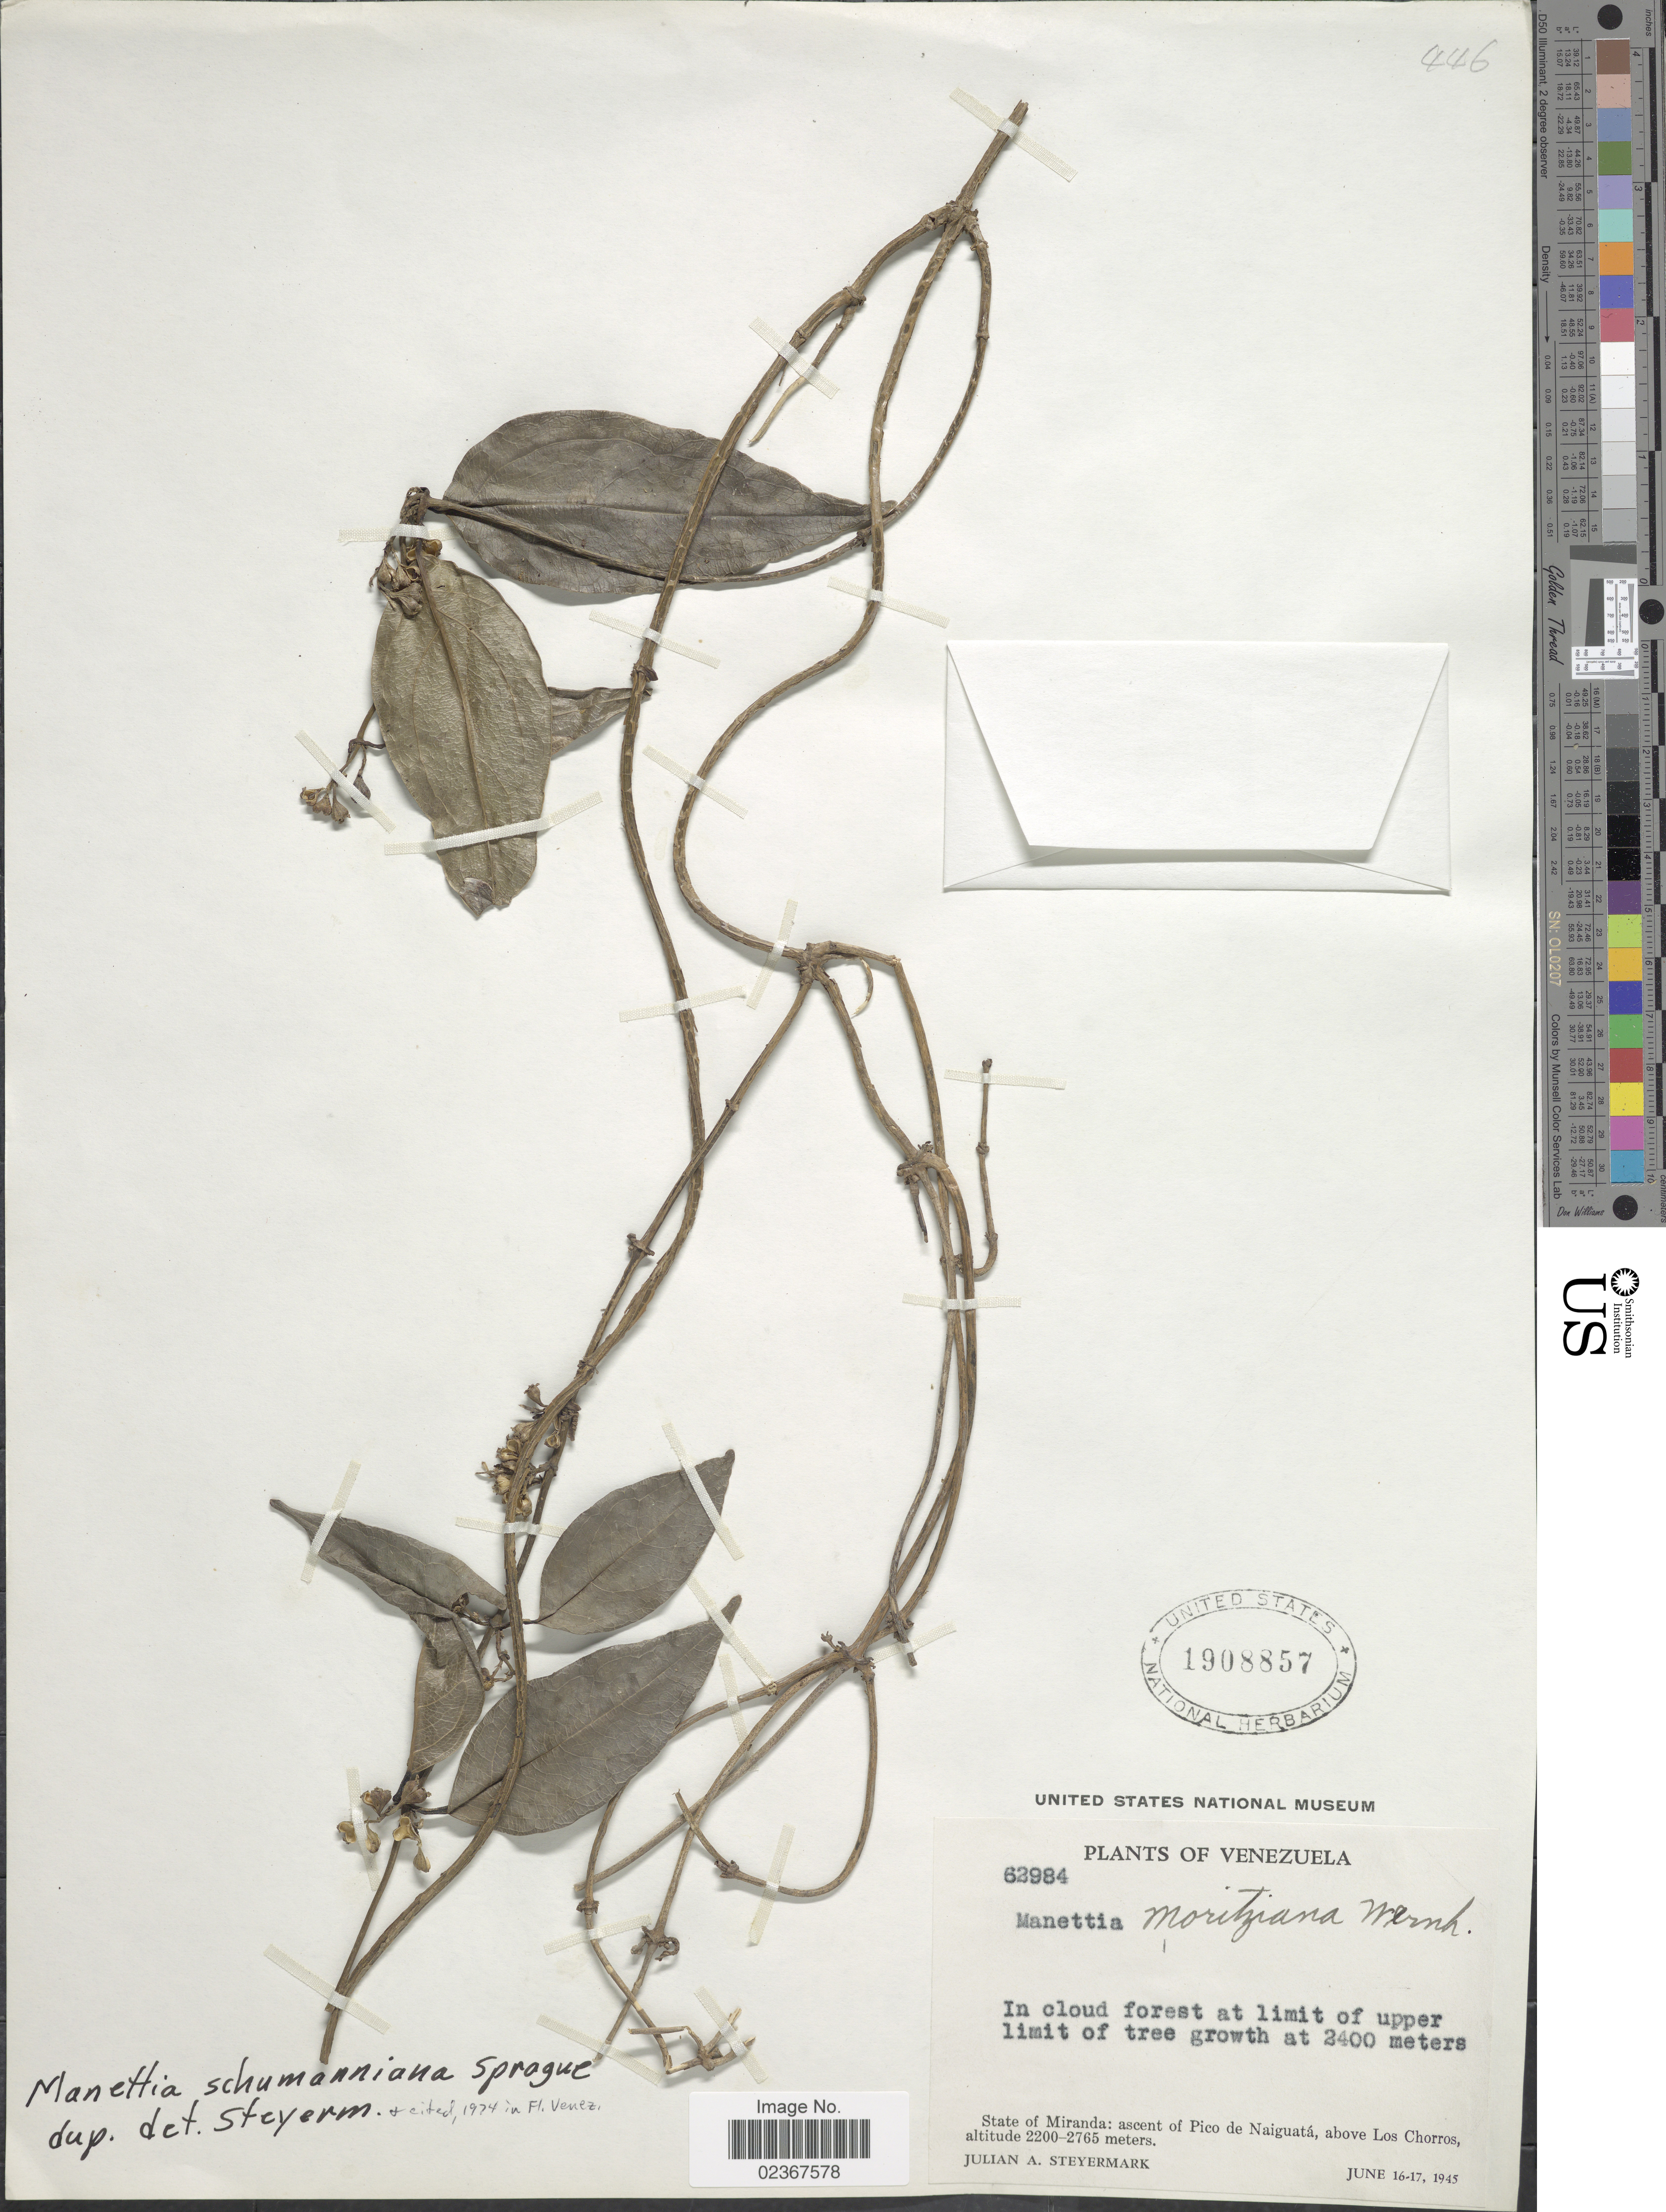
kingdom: Plantae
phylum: Tracheophyta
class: Magnoliopsida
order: Gentianales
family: Rubiaceae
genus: Manettia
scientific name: Manettia schumanniana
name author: Sprague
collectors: J. Steyermark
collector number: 62984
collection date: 1945-06-16/1945-06-17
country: Venezuela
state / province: Miranda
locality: In cloud forest at limit of upper limit of tree growth, ascent of Pico de Naiguatá, above Los Chorros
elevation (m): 2200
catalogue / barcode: US 1908857